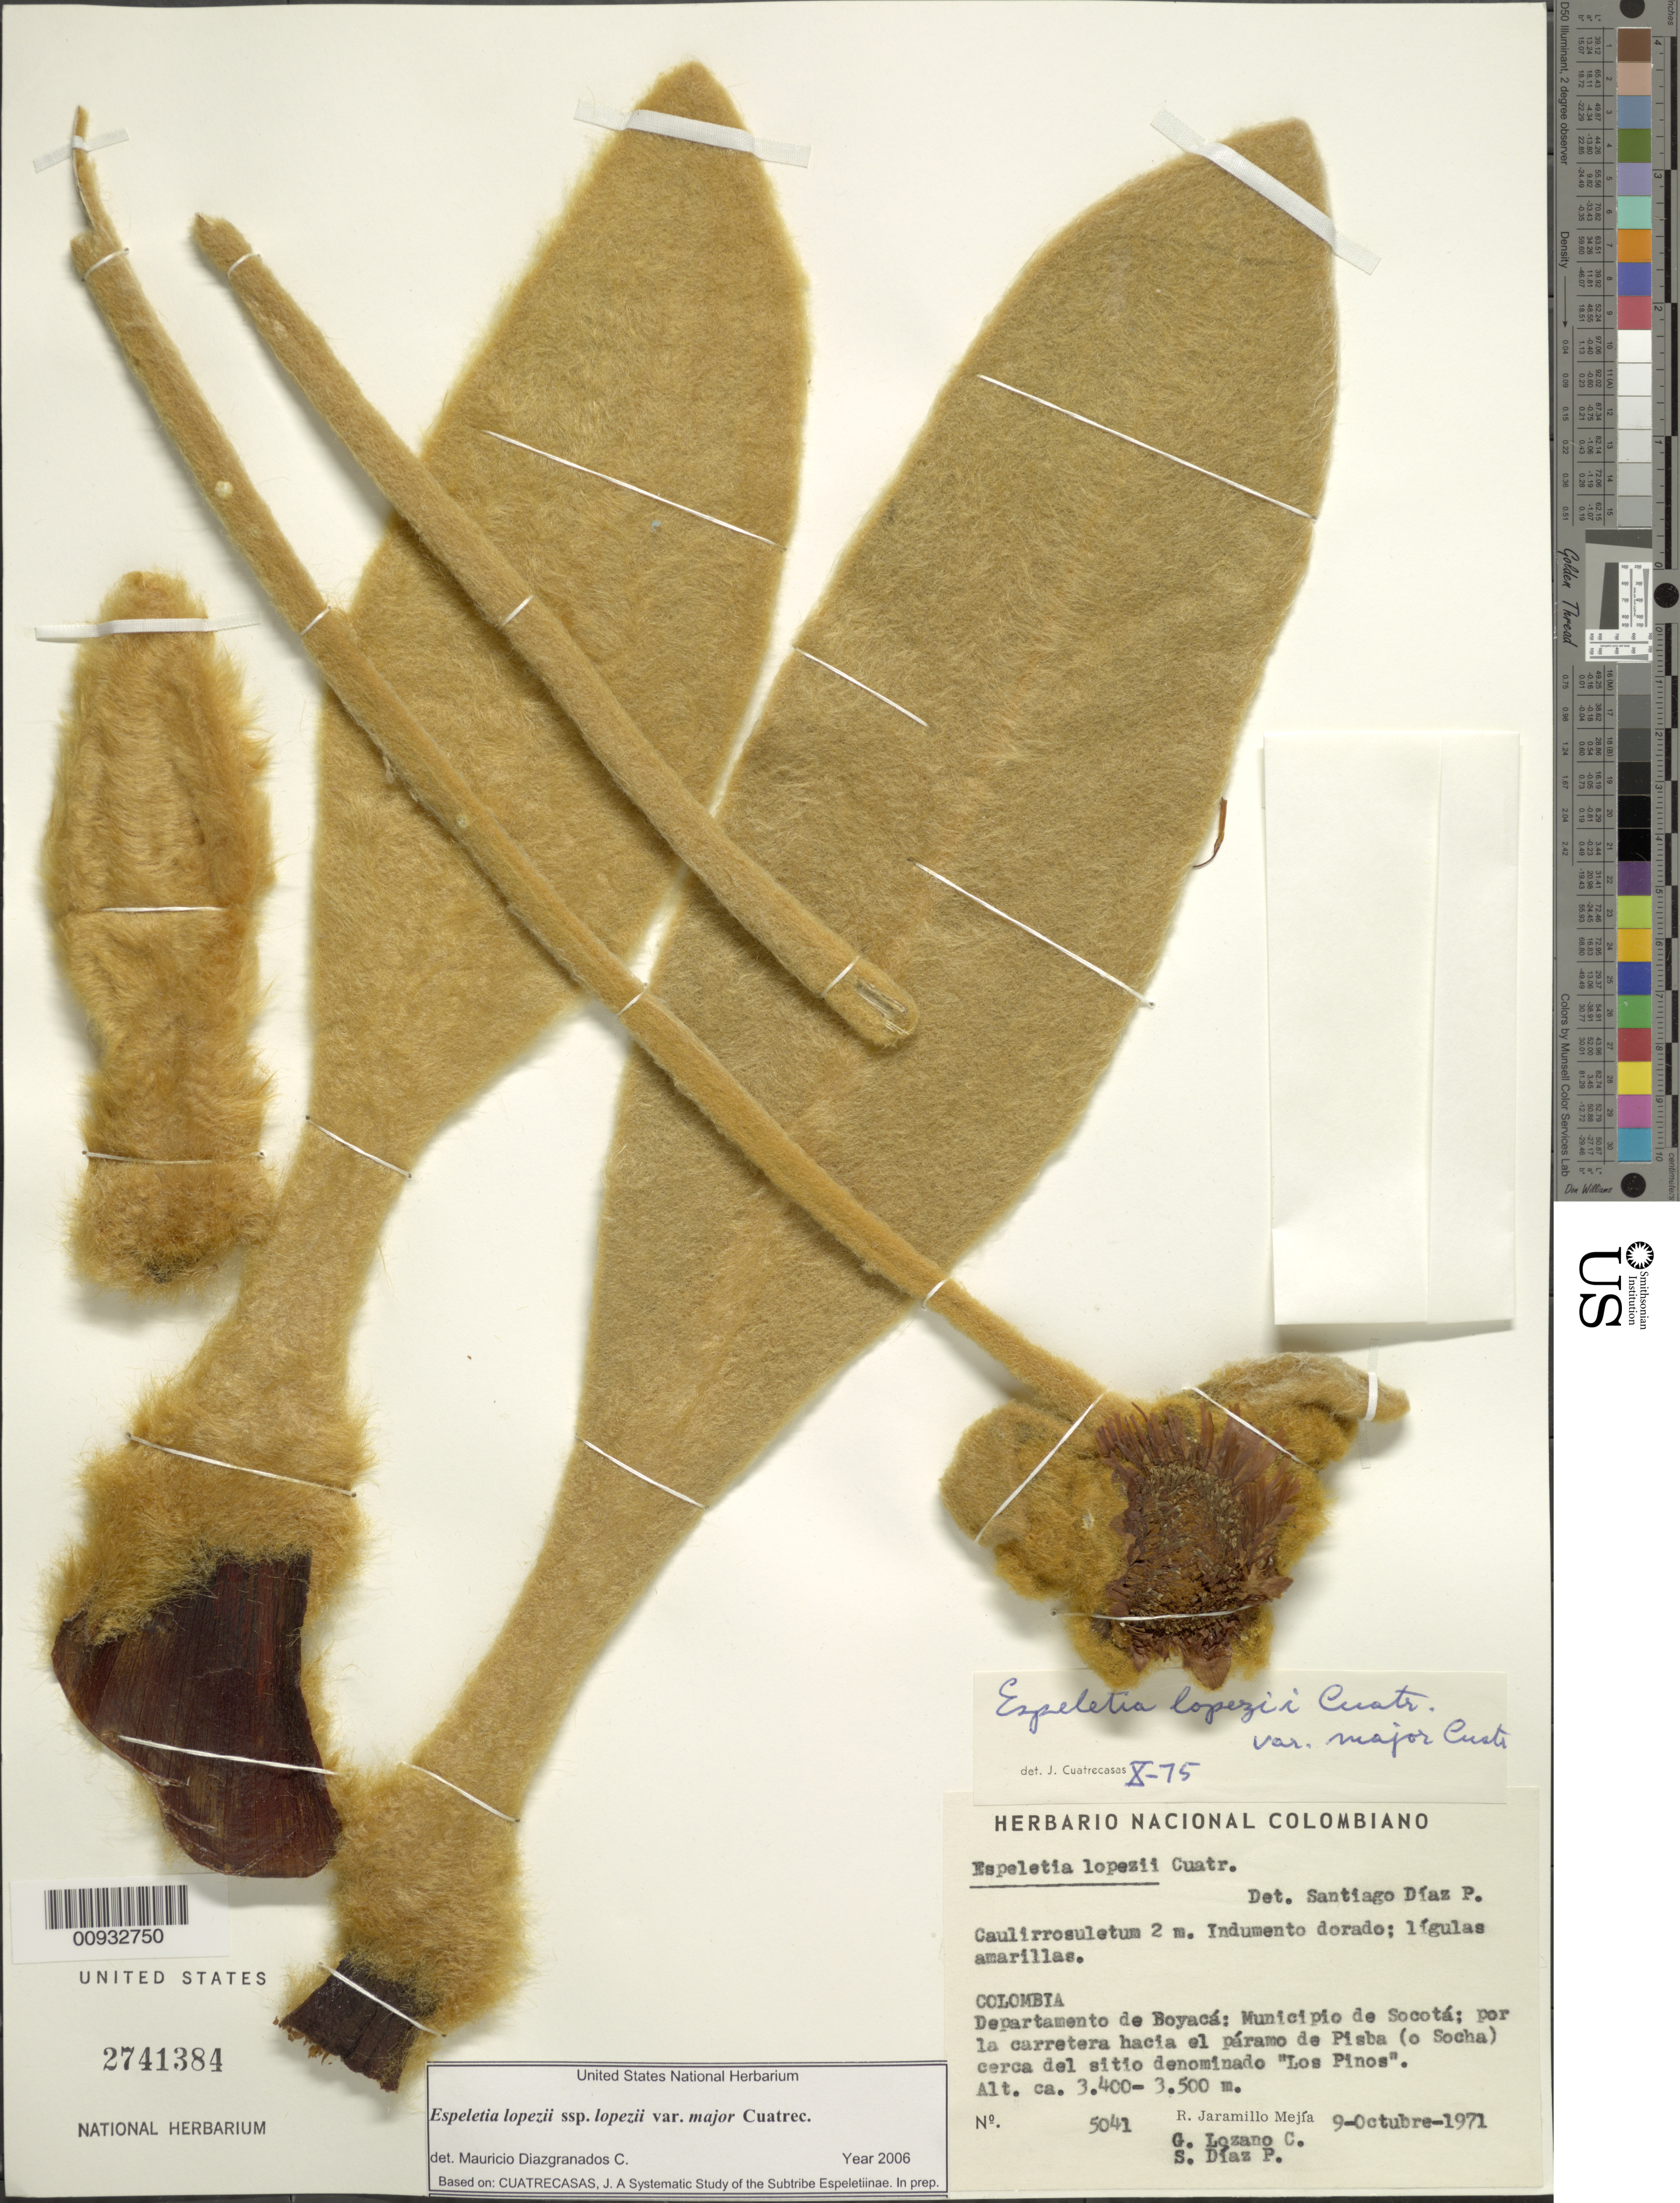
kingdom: Plantae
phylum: Tracheophyta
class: Magnoliopsida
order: Asterales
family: Asteraceae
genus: Espeletia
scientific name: Espeletia lopezii var. major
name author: Cuatrec.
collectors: R. Jaramillo M., G. Lozano-Contreras & S. Díaz Píedrahíta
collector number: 5041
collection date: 1971-10-09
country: Colombia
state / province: Boyacá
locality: Municipio de Socota; por la carretera hacia el paramo de Pisba (o socha) cerca del sitio denominado "Los Pinos"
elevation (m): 3400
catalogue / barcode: US 2741384